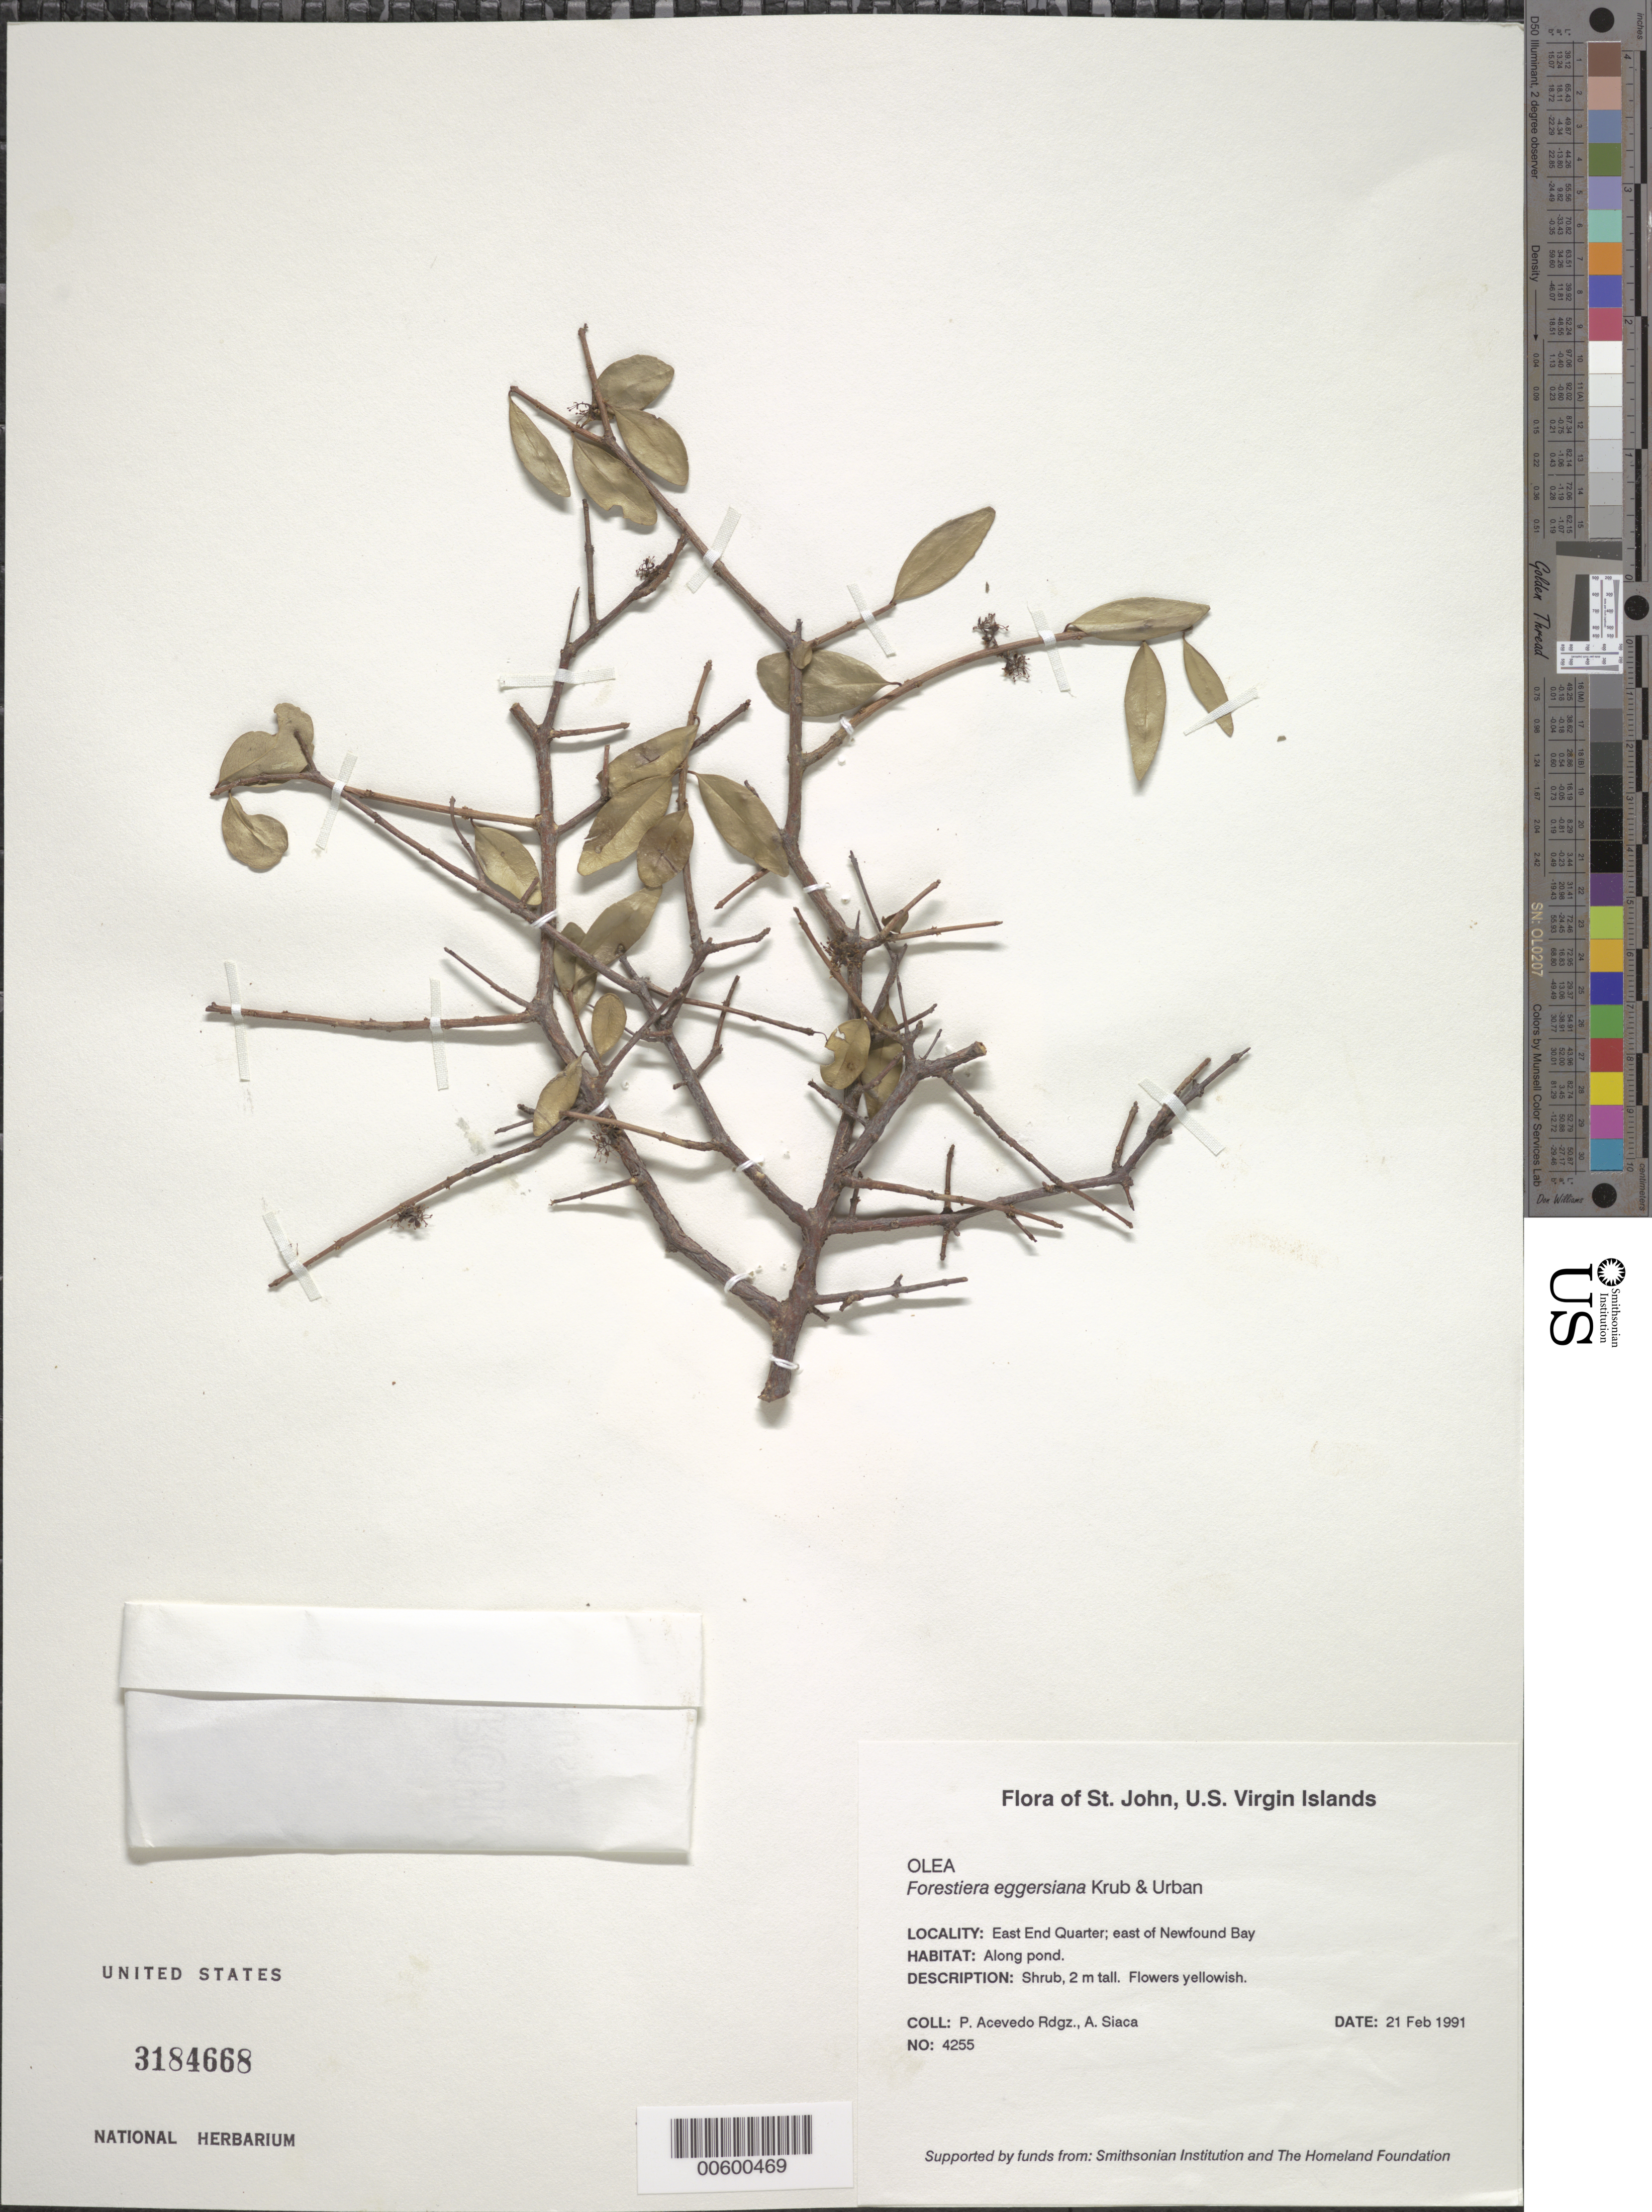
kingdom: Plantae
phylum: Tracheophyta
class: Magnoliopsida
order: Lamiales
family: Oleaceae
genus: Forestiera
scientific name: Forestiera eggersiana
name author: Krug & Urb.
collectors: P. Acevedo-Rodr. & A. Siaca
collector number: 4255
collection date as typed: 21 Feb 1991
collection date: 1991-02-21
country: U.S. Virgin Islands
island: St. John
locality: East End Quarter; east of Newfound Bay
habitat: Along pond.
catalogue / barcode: US 3184668